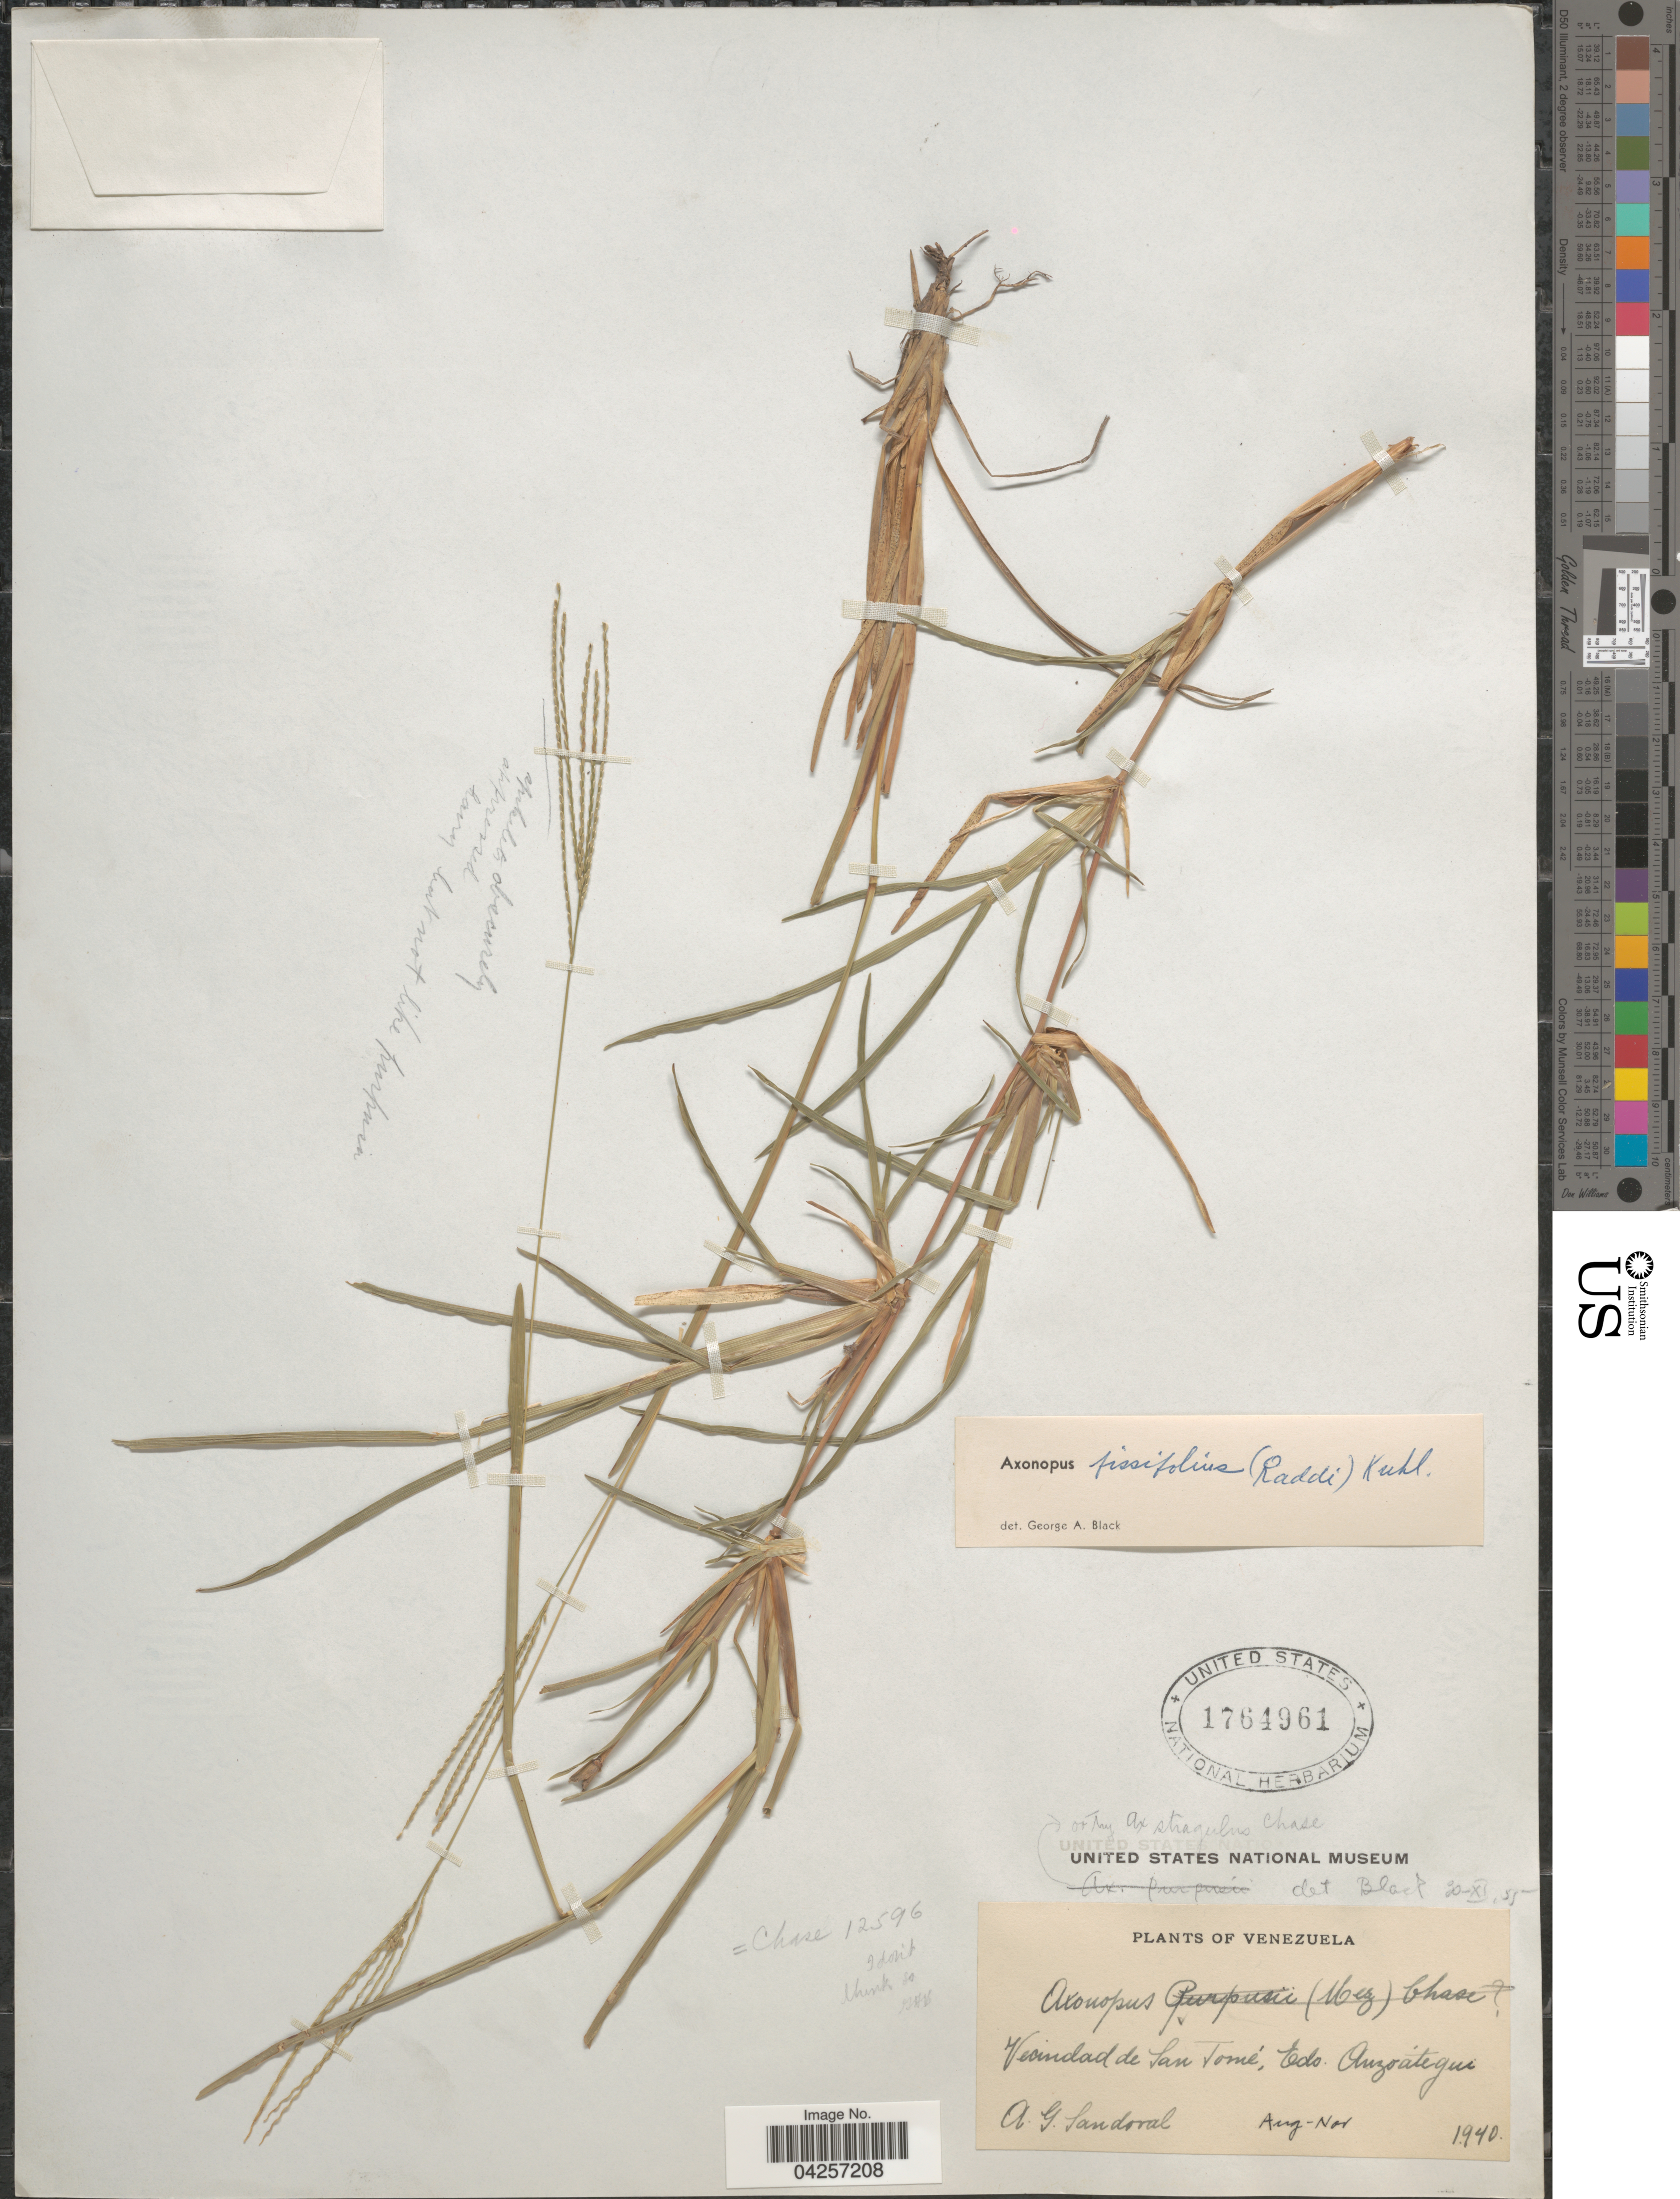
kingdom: Plantae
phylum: Tracheophyta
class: Liliopsida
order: Poales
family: Poaceae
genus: Axonopus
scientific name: Axonopus fissifolius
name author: (Raddi) Kuhlm.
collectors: A. G. Sandoval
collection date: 1940-08/1940-11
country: Venezuela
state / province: Anzoategui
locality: Vecindad de San Tomé.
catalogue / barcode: US 1764961